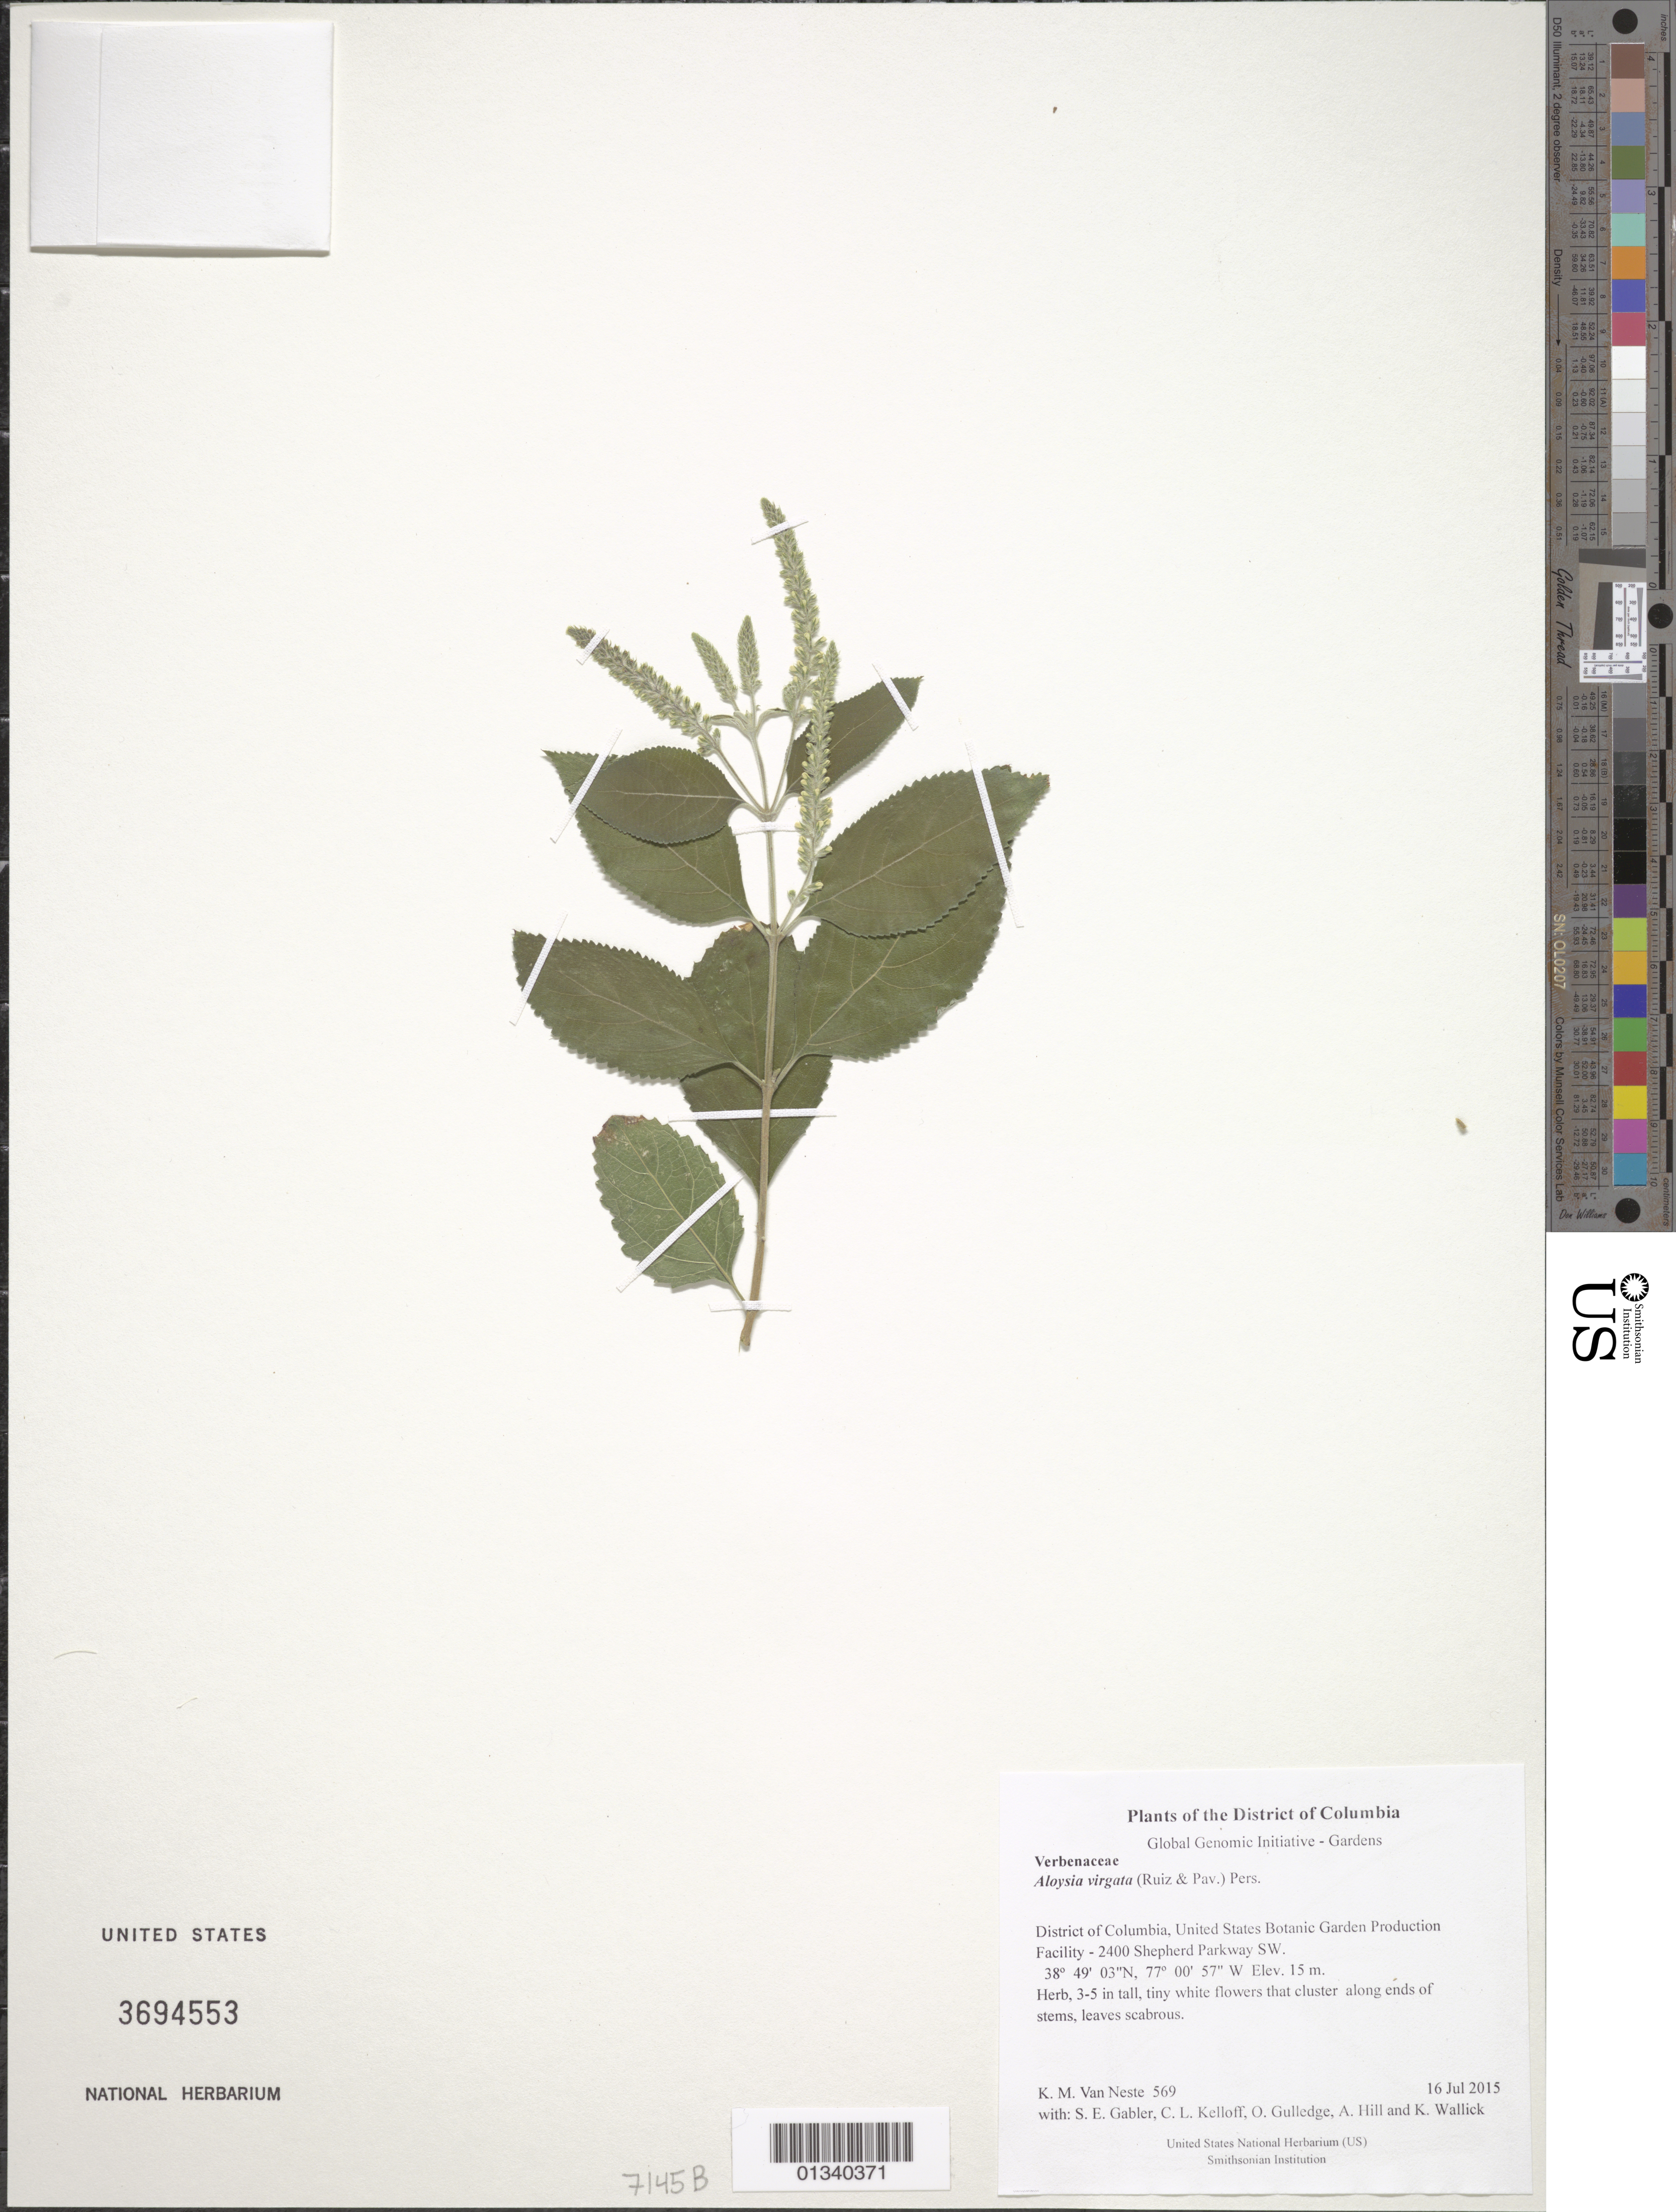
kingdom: Plantae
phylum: Tracheophyta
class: Magnoliopsida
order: Lamiales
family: Verbenaceae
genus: Aloysia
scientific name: Aloysia virgata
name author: (Ruiz & Pav.) Juss.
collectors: K. M. Van Neste, S. E. Gabler, C. L. Kelloff, O. Gulledge, A. Hill & K. Wallick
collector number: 569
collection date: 2015-07-16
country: United States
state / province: District of Columbia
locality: United States Botanic Garden Production Facility - 2400 Shepherd Parkway SW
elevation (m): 15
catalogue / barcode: US 3694553